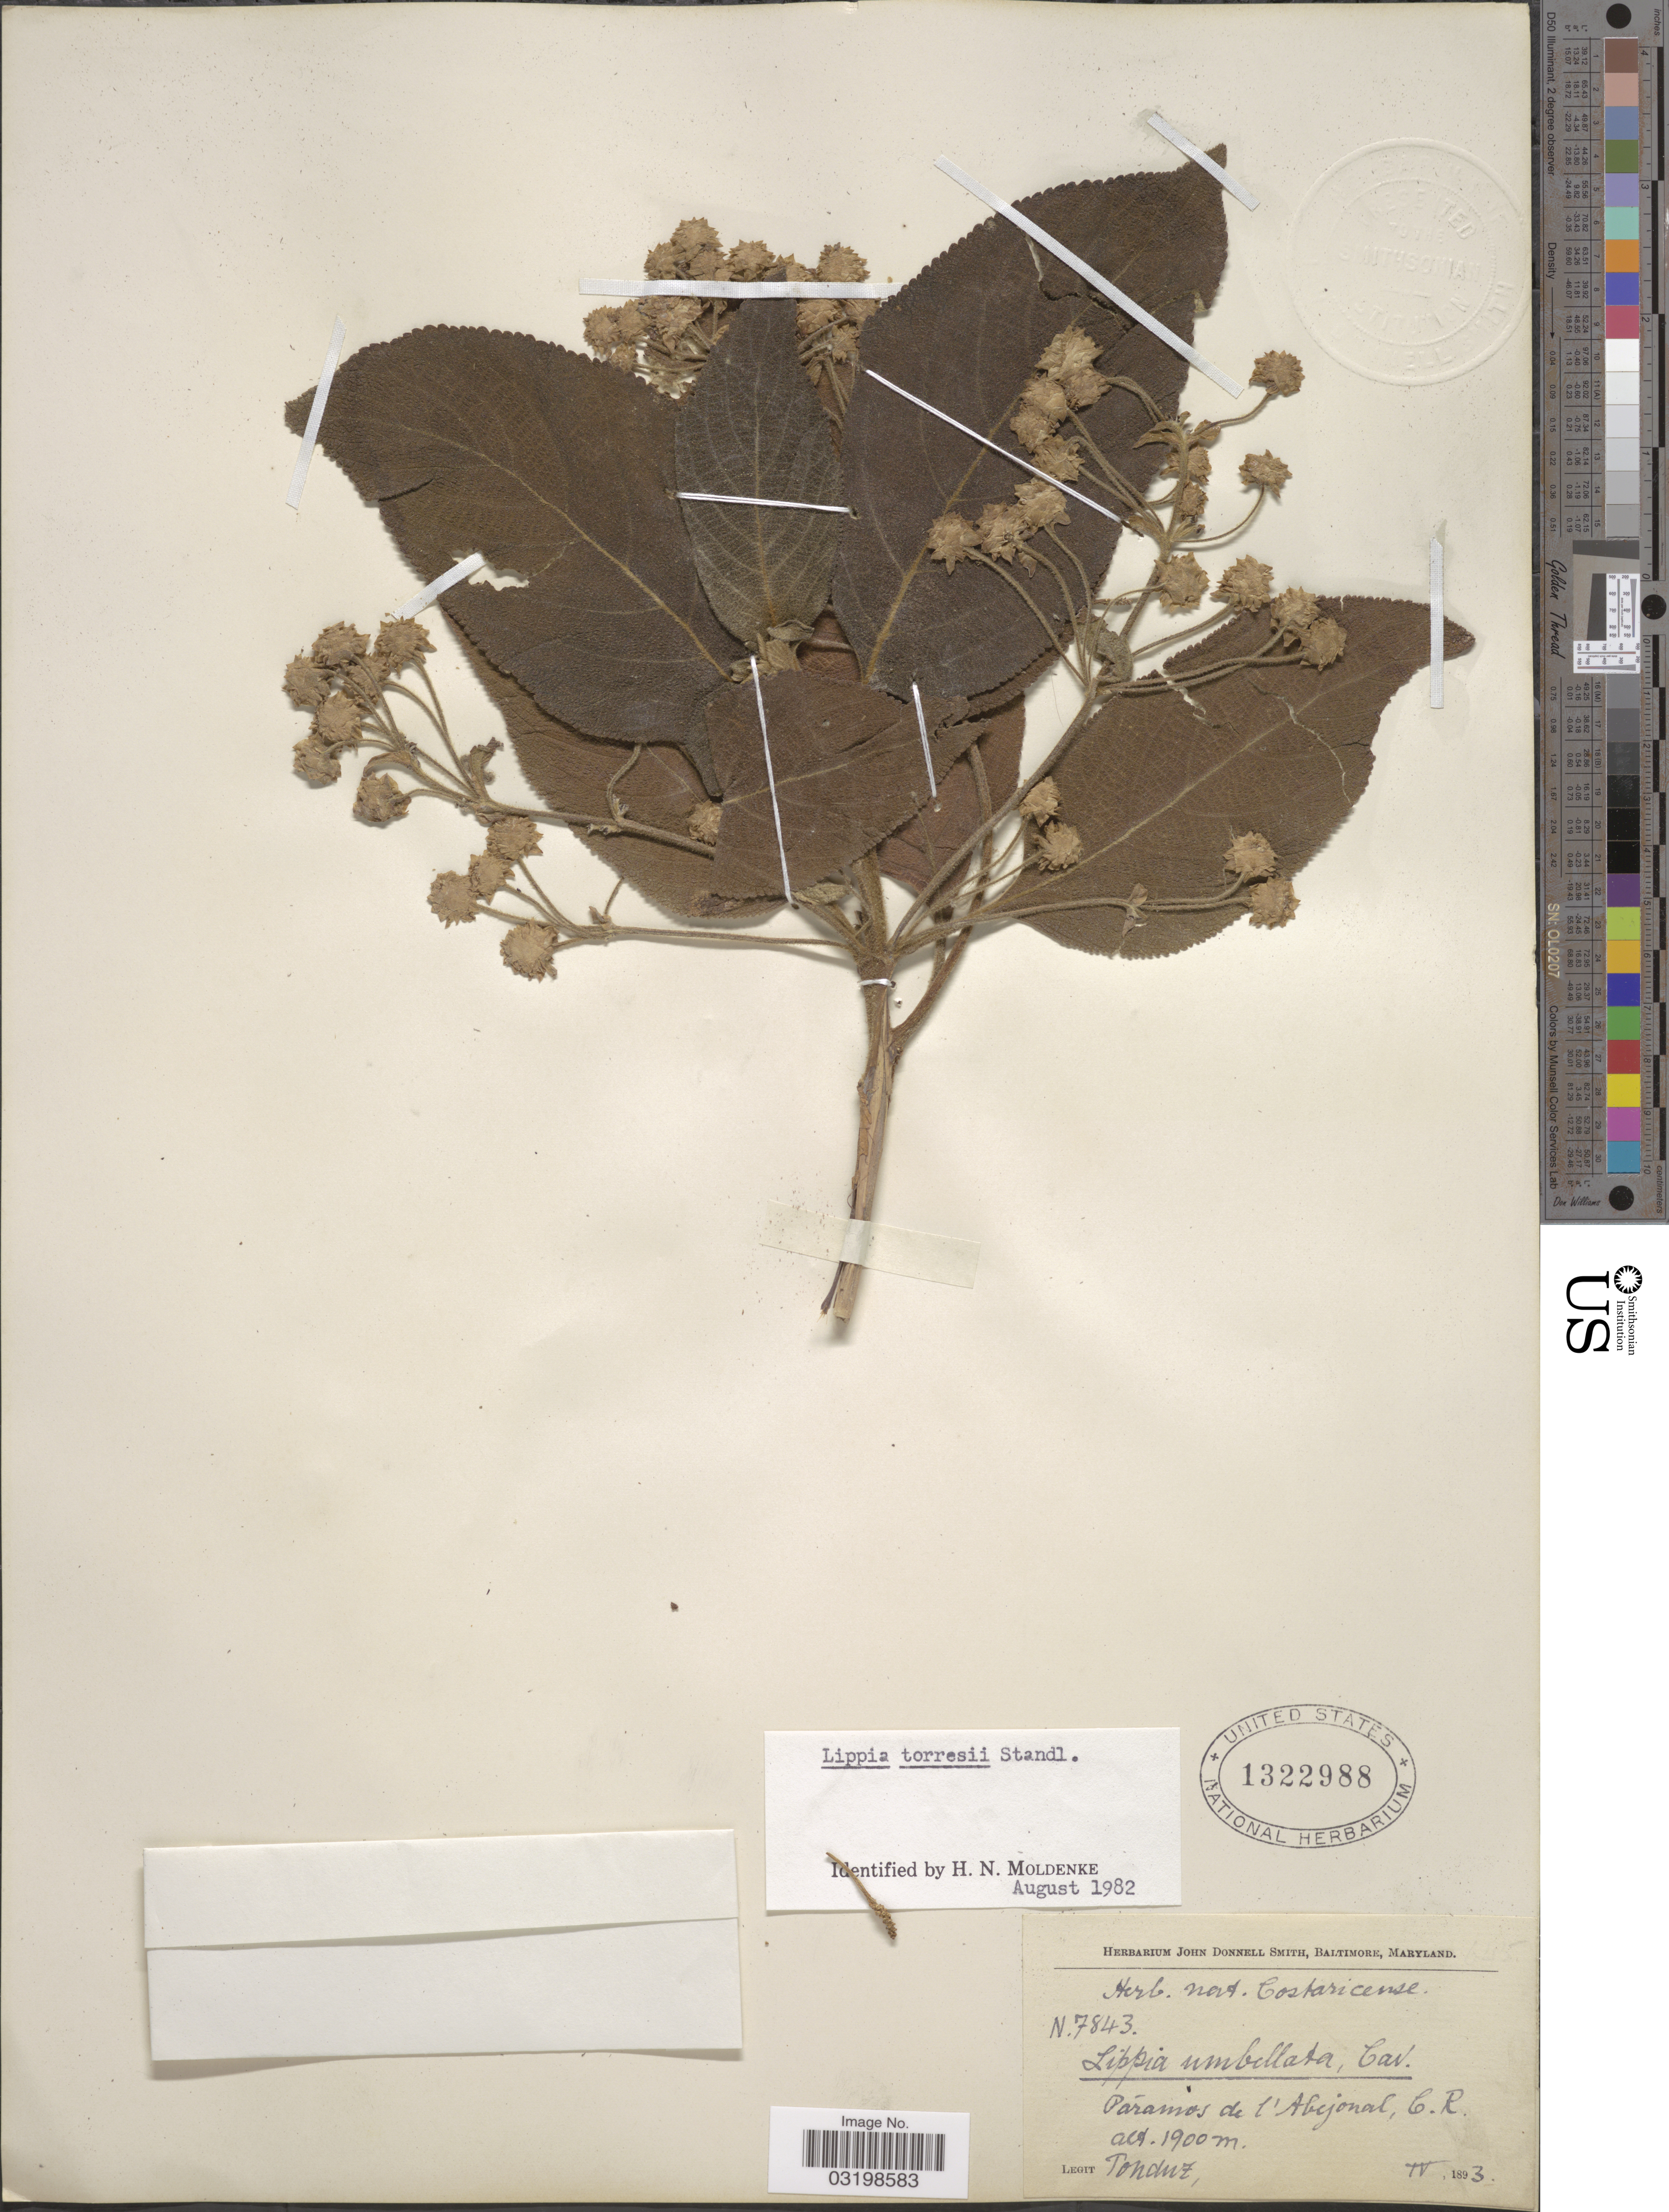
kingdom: Plantae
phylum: Tracheophyta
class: Magnoliopsida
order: Lamiales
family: Verbenaceae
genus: Lippia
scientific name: Lippia umbellata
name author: Cav.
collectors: Tonduz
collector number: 7843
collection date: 1893-04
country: Costa Rica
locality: Páramos de l'Abejonal, C.R.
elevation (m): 1900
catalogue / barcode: US 1322988